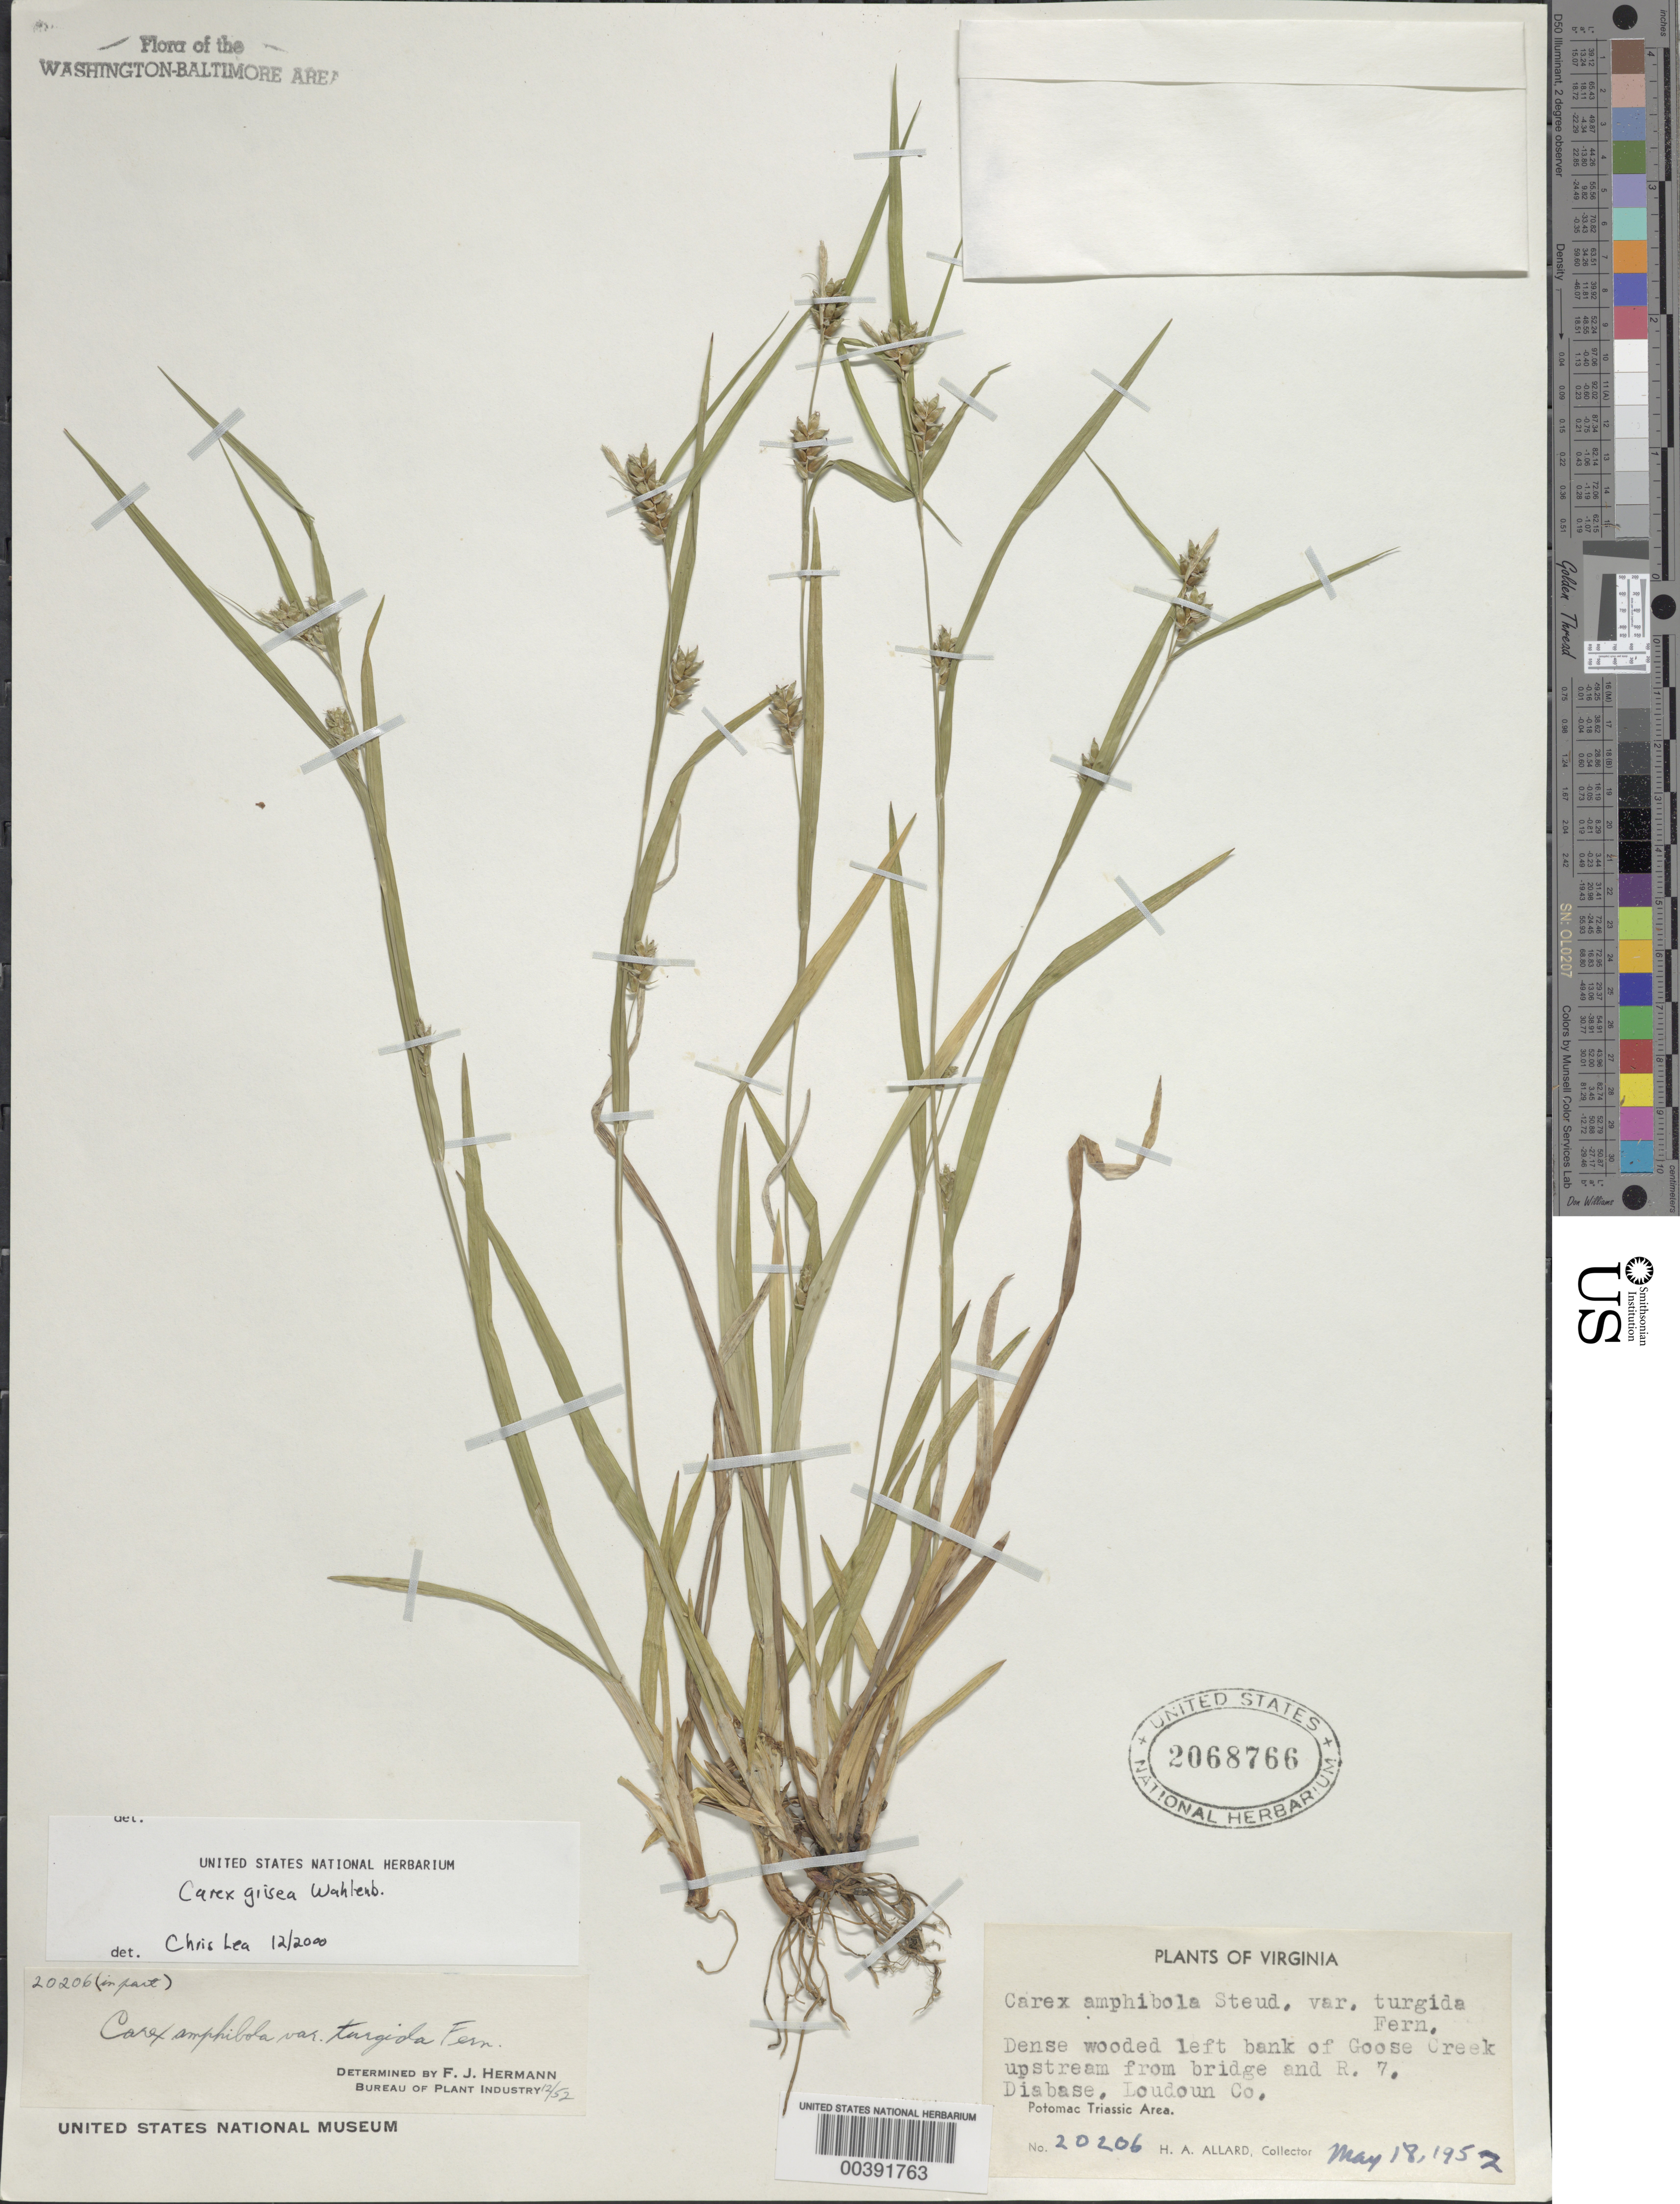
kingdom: Plantae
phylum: Tracheophyta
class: Liliopsida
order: Poales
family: Cyperaceae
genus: Carex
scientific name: Carex grisea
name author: Wahlenb.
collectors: H. A. Allard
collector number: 20206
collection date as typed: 18 May 1952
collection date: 1952-05-18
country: United States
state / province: Virginia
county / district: Loudoun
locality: Upstream from Route 7 on Goose Creek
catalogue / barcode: US 2068766